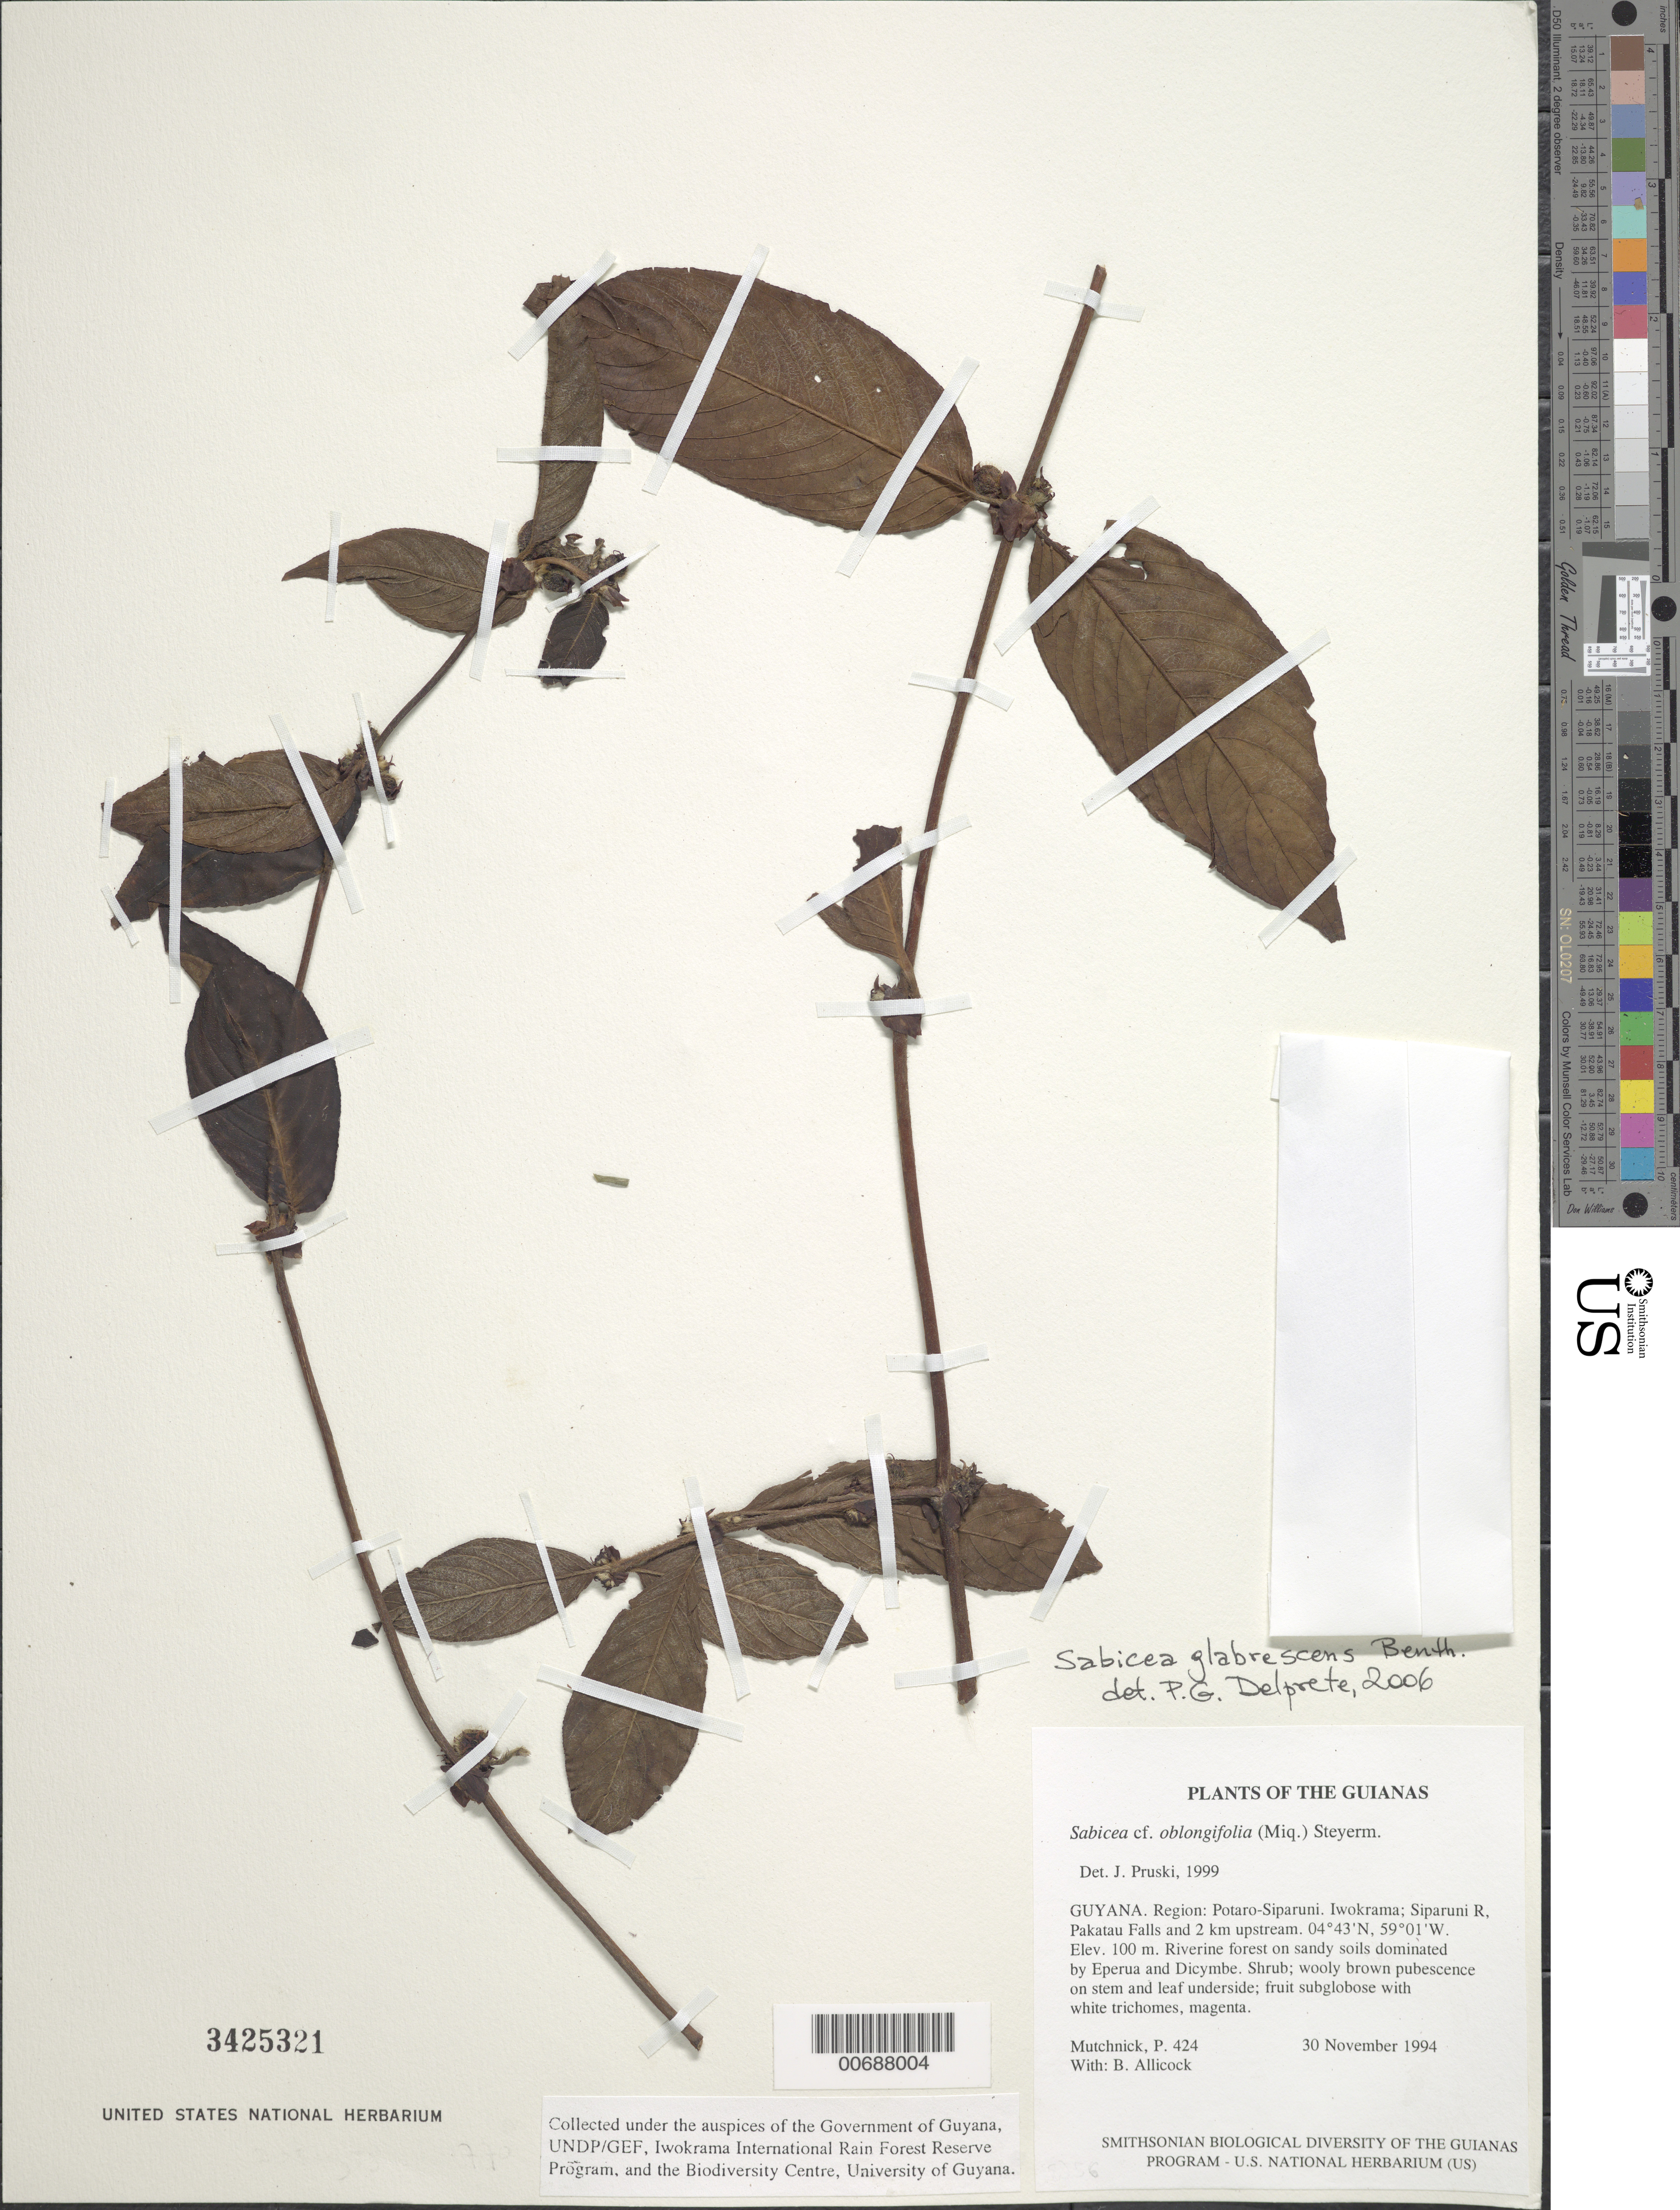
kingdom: Plantae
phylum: Tracheophyta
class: Magnoliopsida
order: Gentianales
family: Rubiaceae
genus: Sabicea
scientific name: Sabicea glabrescens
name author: Benth.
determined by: Delprete, P. G., Herb. de Guyane Cay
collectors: P. Mutchnick & B. Allicock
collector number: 424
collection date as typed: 30 November 1994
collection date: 1994-11-30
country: Guyana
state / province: Potaro-Siparuni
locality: Iwokrama; Siparuni R, Pakatau Falls and 2 km upstream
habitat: Riverine forest on sandy soils dominated by Eperua and Dicymbe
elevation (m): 100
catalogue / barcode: US 3425321